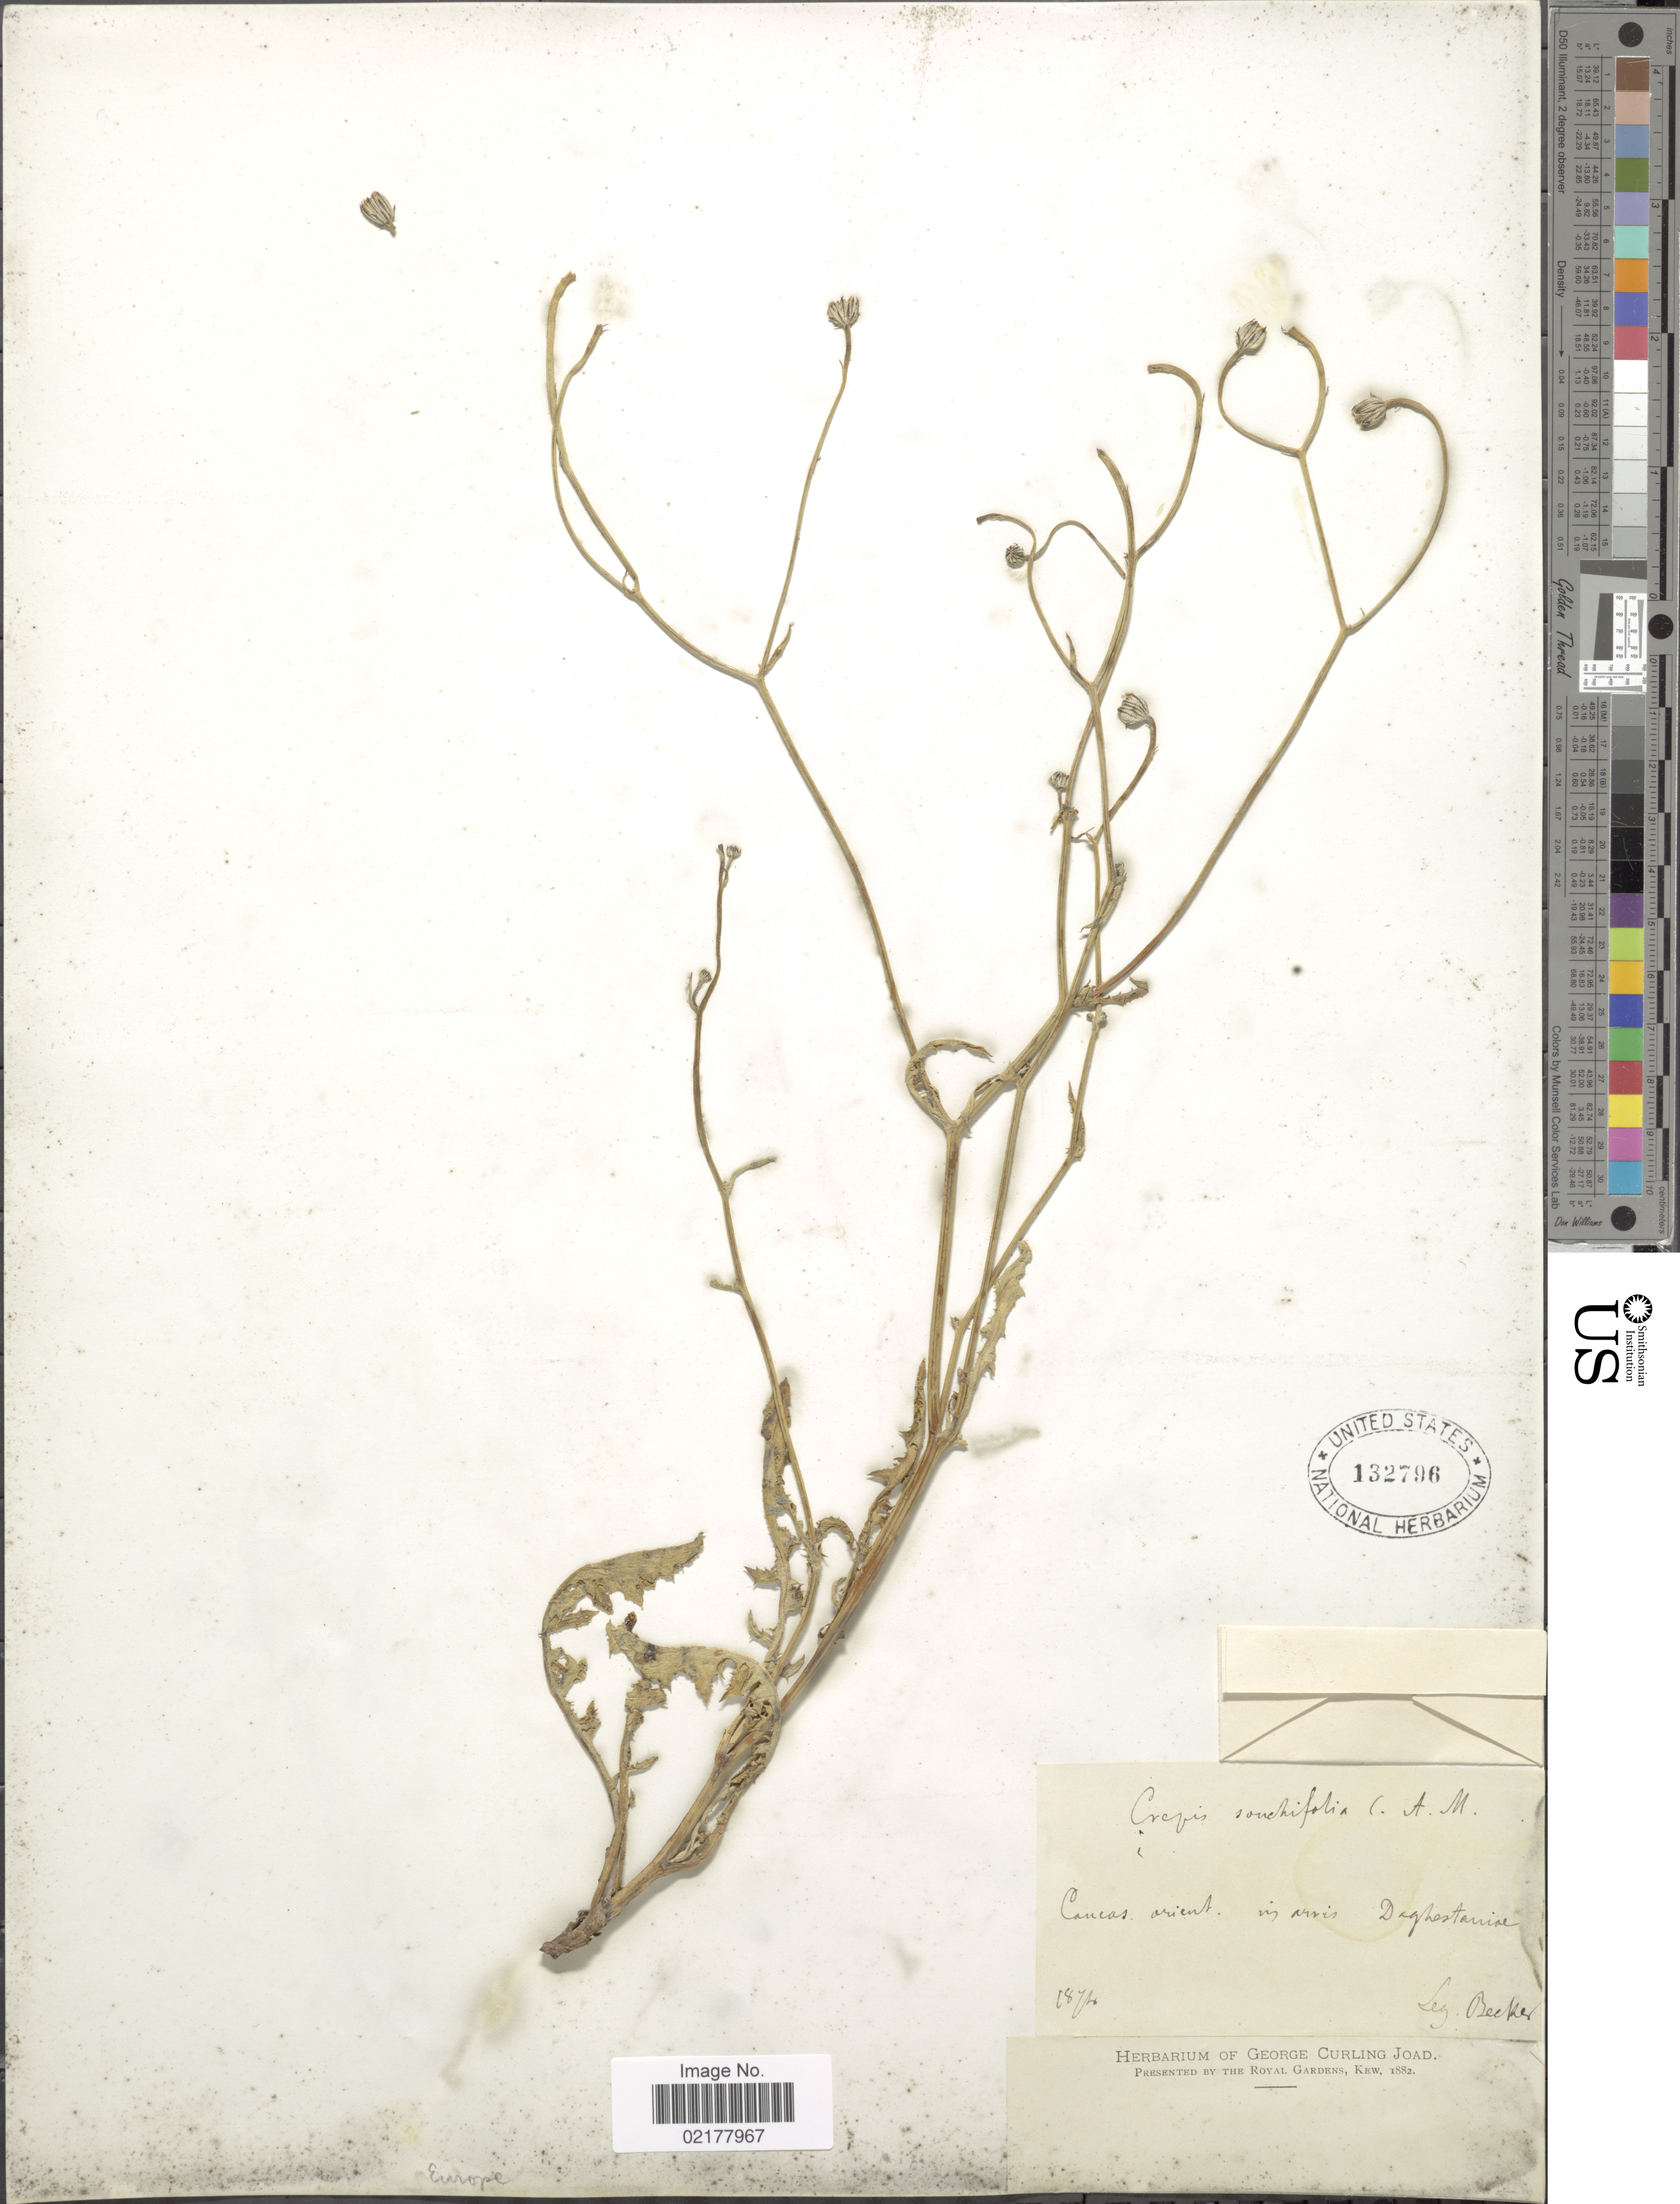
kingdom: Plantae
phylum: Tracheophyta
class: Magnoliopsida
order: Asterales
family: Asteraceae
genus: Crepis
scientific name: Crepis sonchifolia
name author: (M. Bieb.) C.A. Mey.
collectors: -. Becker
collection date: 1871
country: Russian Federation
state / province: Dagestan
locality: Caucas. orient. in arvis Daghestaniae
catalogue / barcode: US 132796